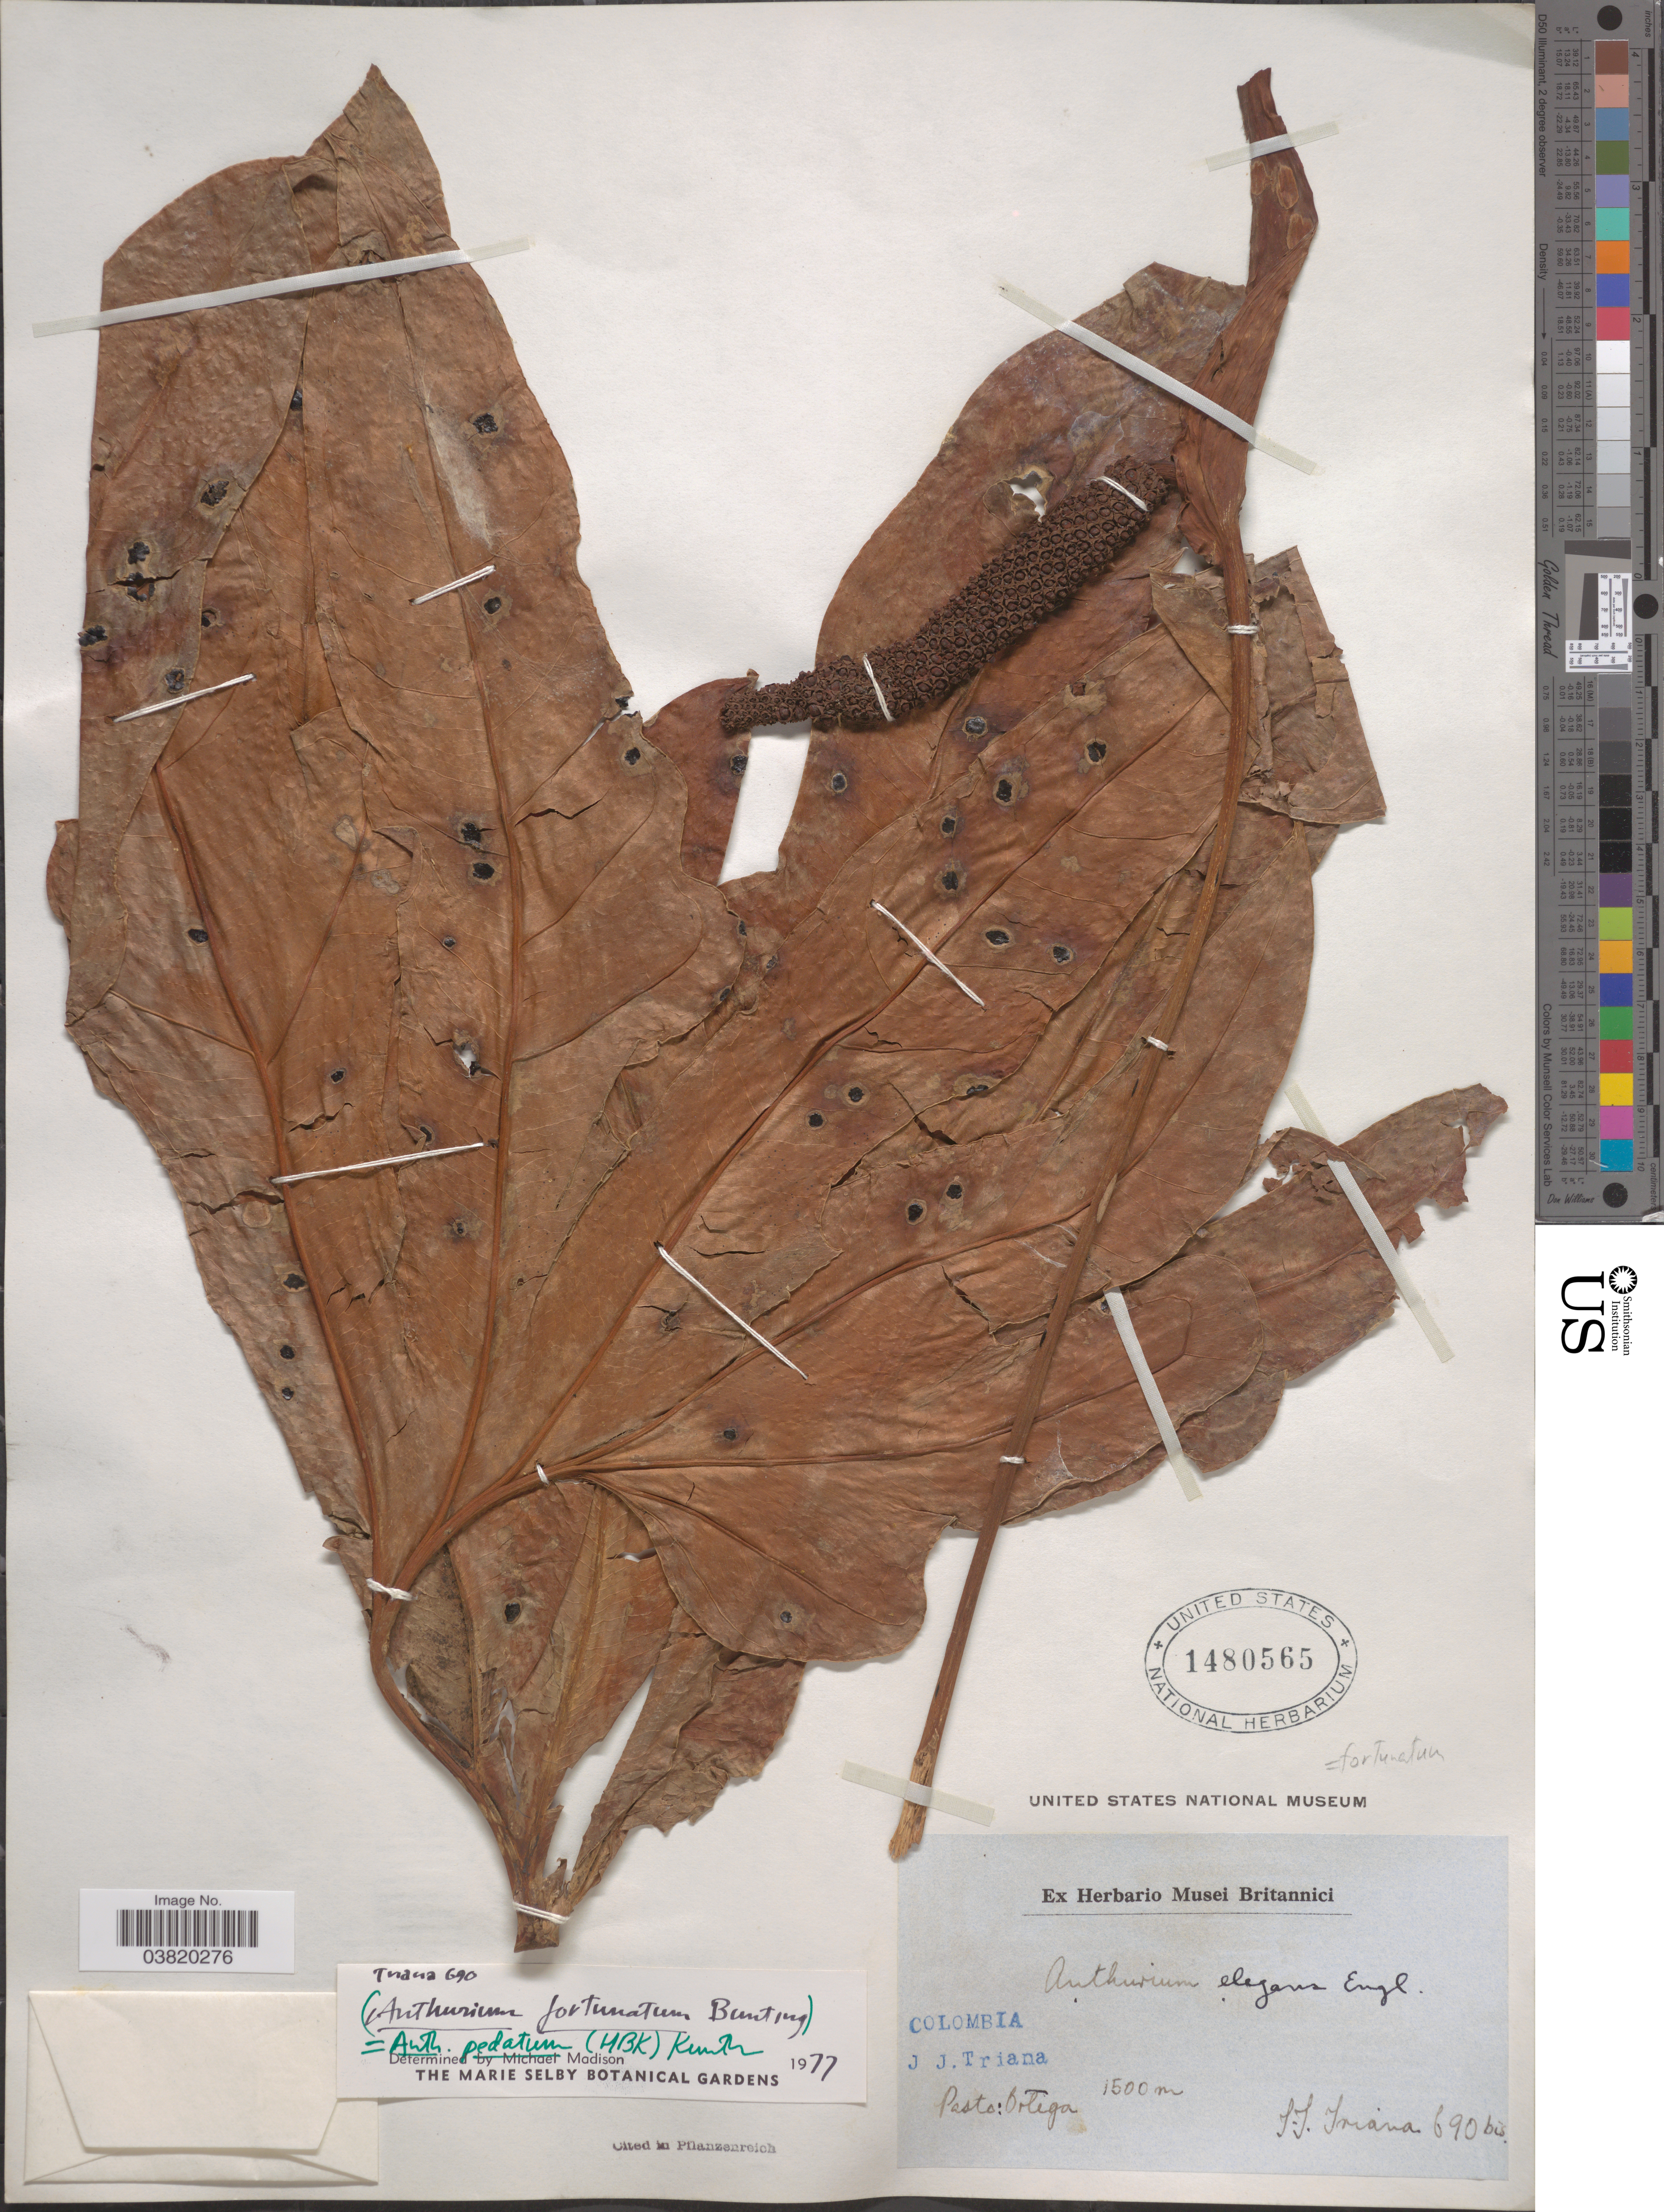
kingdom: Plantae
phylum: Tracheophyta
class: Liliopsida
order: Alismatales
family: Araceae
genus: Anthurium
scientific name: Anthurium pedatum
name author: (Kunth) Endl. ex Kunth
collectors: J. J. Triana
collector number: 690bis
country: Colombia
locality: Pasto: Ortega.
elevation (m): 1500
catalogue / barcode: US 1480565